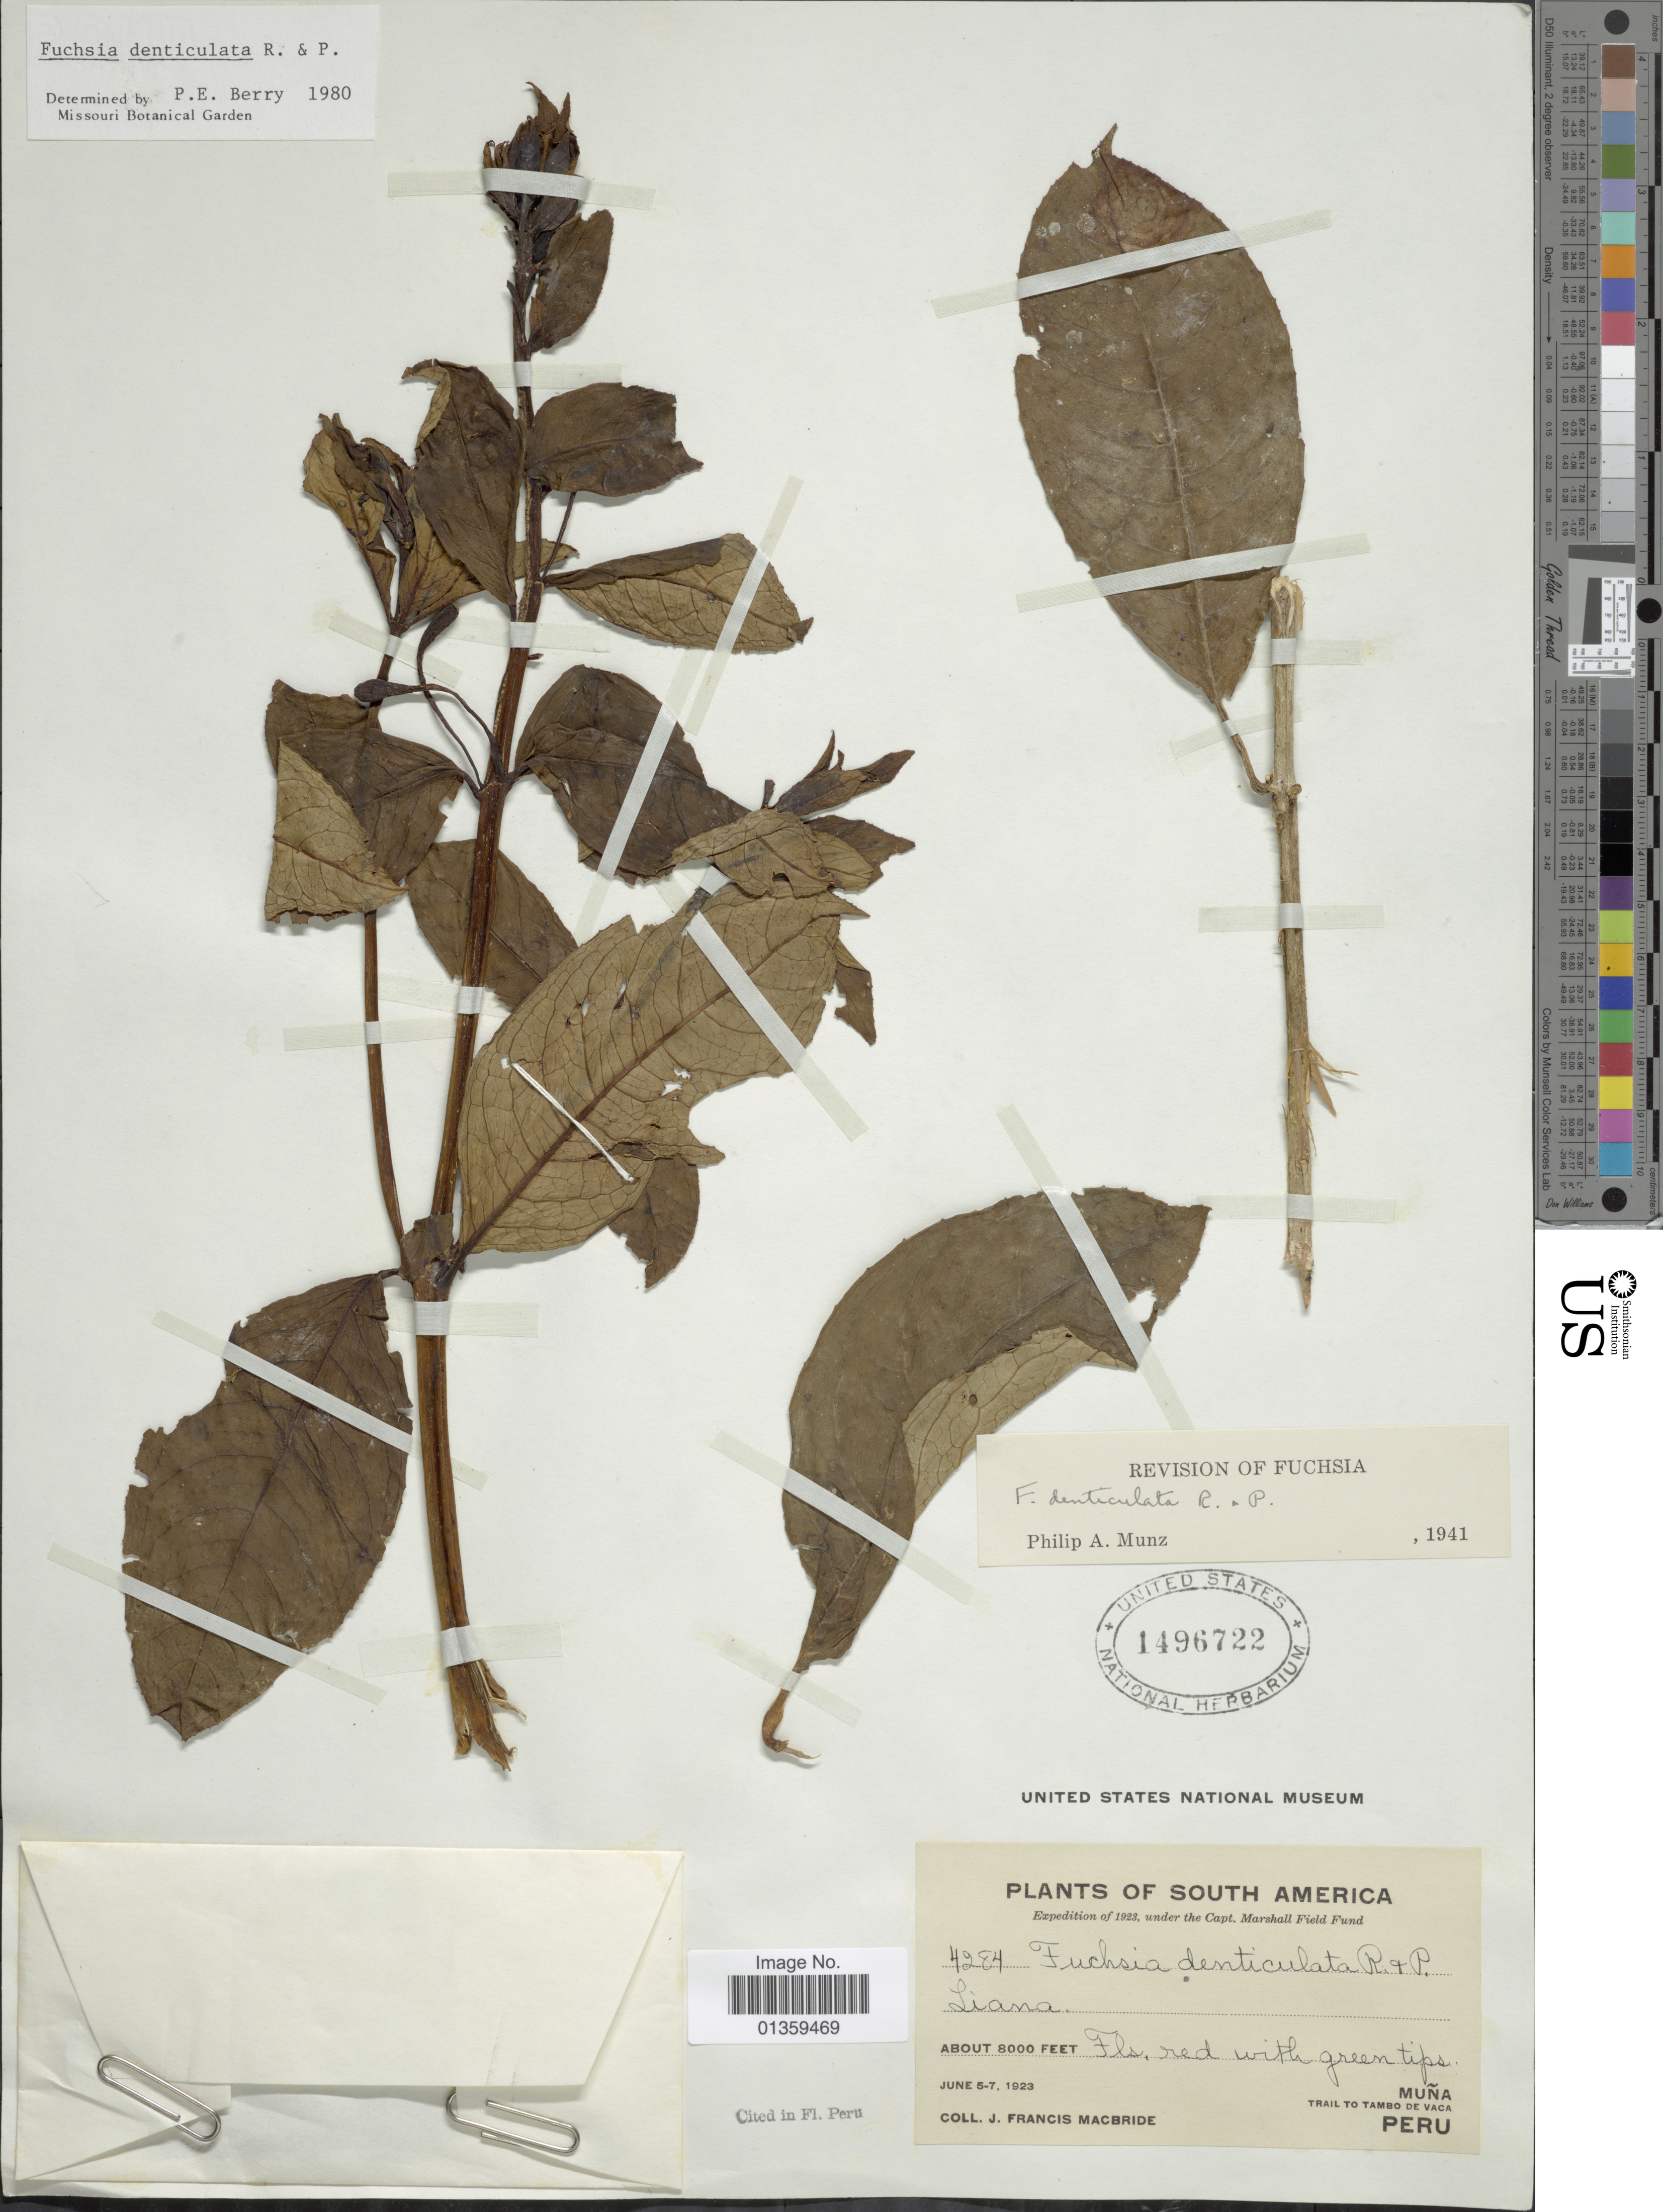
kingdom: Plantae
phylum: Tracheophyta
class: Magnoliopsida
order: Myrtales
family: Onagraceae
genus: Fuchsia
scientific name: Fuchsia denticulata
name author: Ruiz & Pav.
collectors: J. F. Macbride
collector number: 4284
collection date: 1923-06-05/1923-06-07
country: Peru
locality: South America, Muña, Trail to Tambo De Vaca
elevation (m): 2438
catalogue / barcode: US 1496722